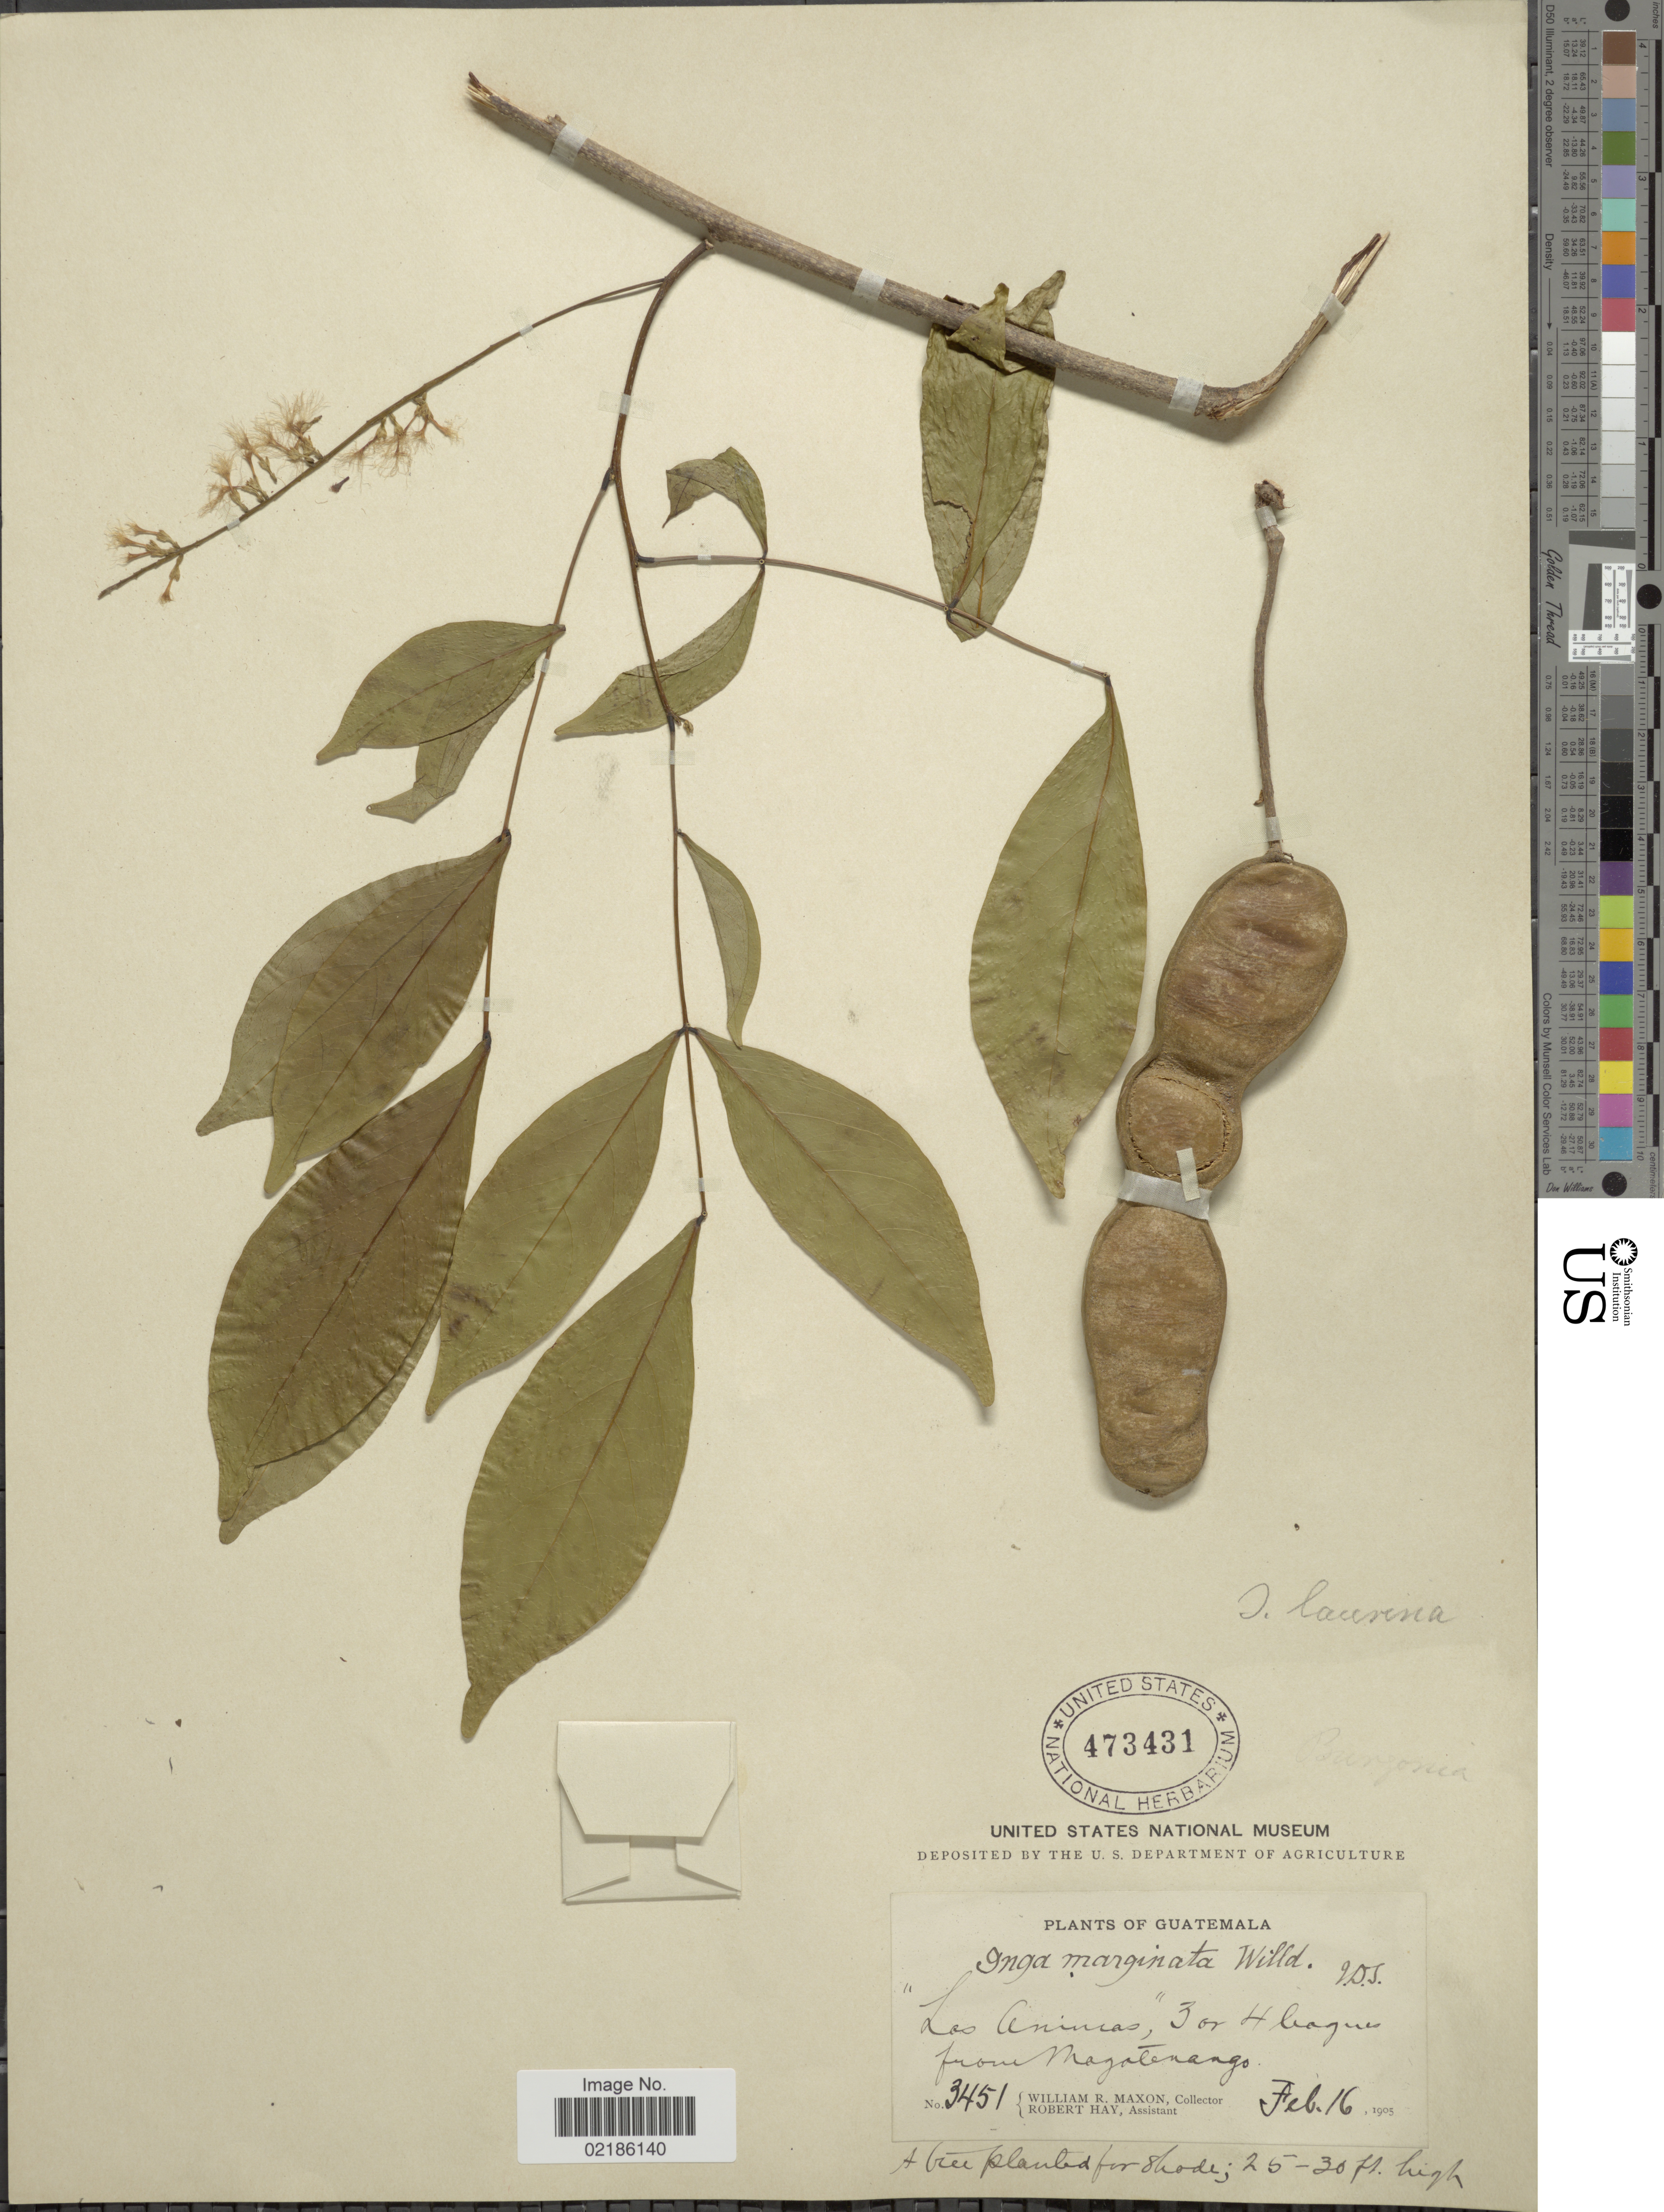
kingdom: Plantae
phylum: Tracheophyta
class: Magnoliopsida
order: Fabales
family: Fabaceae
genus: Inga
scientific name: Inga laurina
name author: (Sw.) Willd.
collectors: W. R. Maxon & R. Hay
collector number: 3451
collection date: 1905-02-16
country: Guatemala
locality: Las Cenincas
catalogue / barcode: US 473431